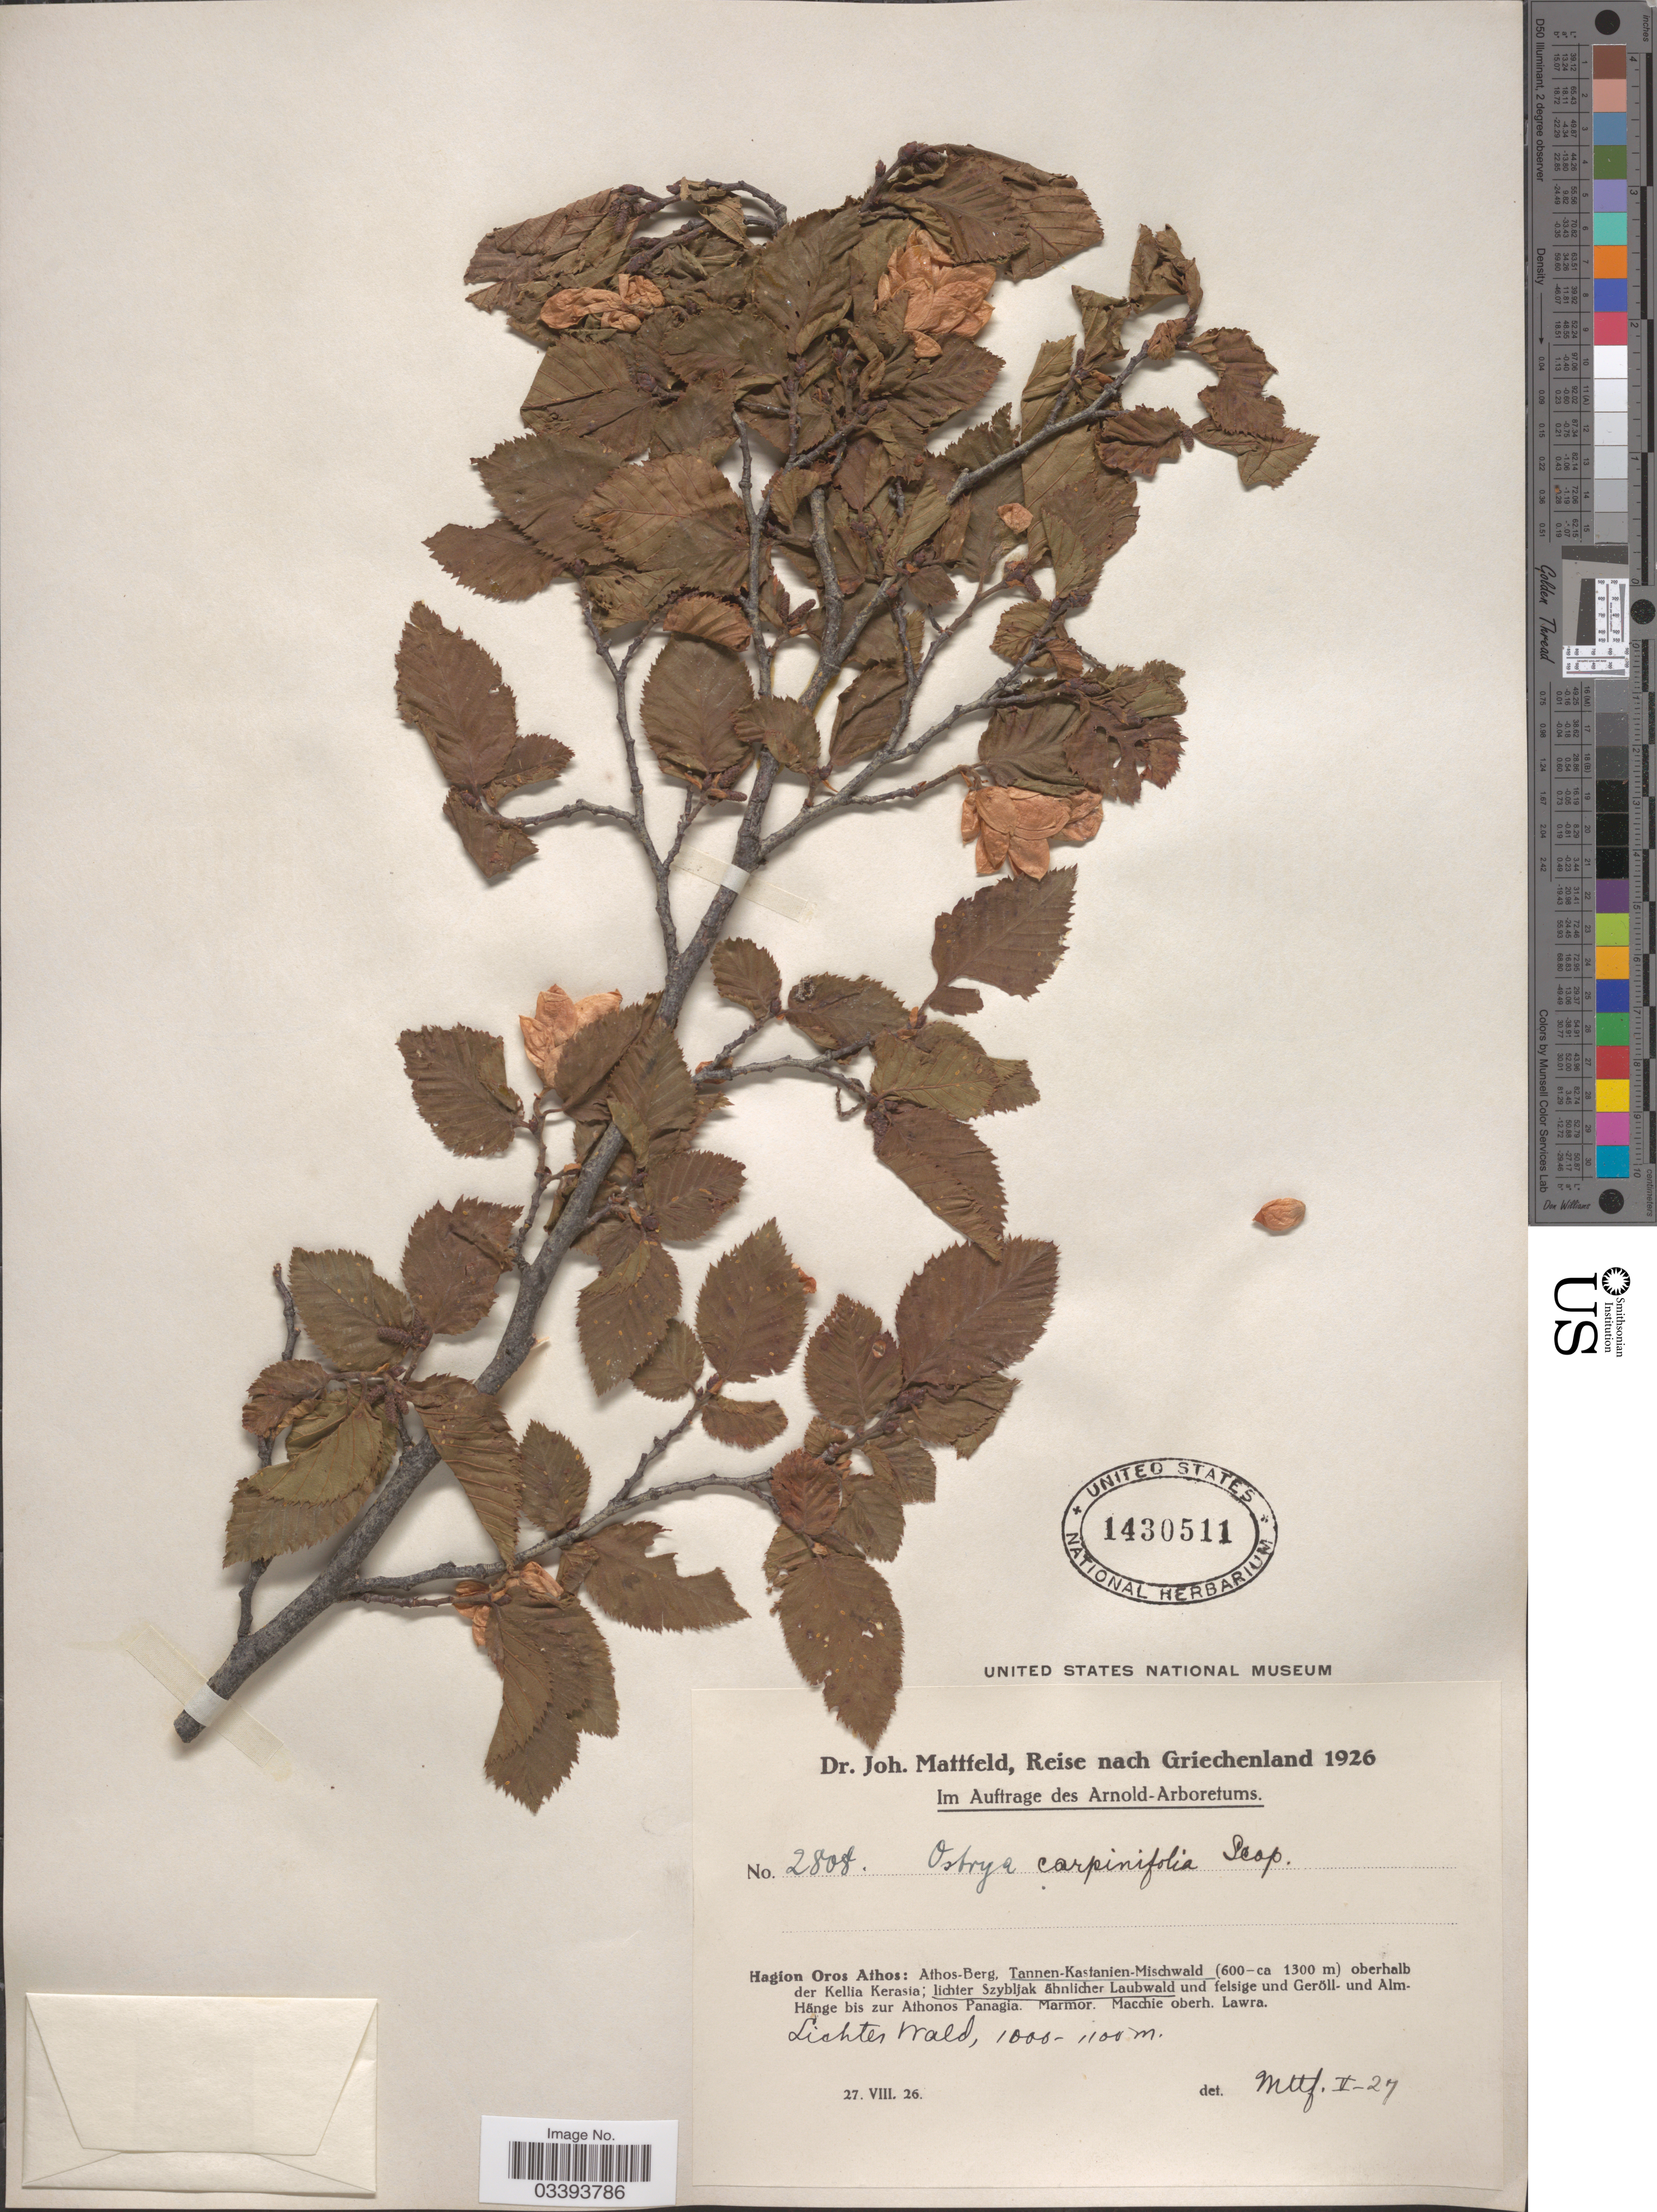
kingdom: Plantae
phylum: Tracheophyta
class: Magnoliopsida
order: Fagales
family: Betulaceae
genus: Ostrya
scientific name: Ostrya carpinifolia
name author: Scop.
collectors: J. Mattfeld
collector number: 2808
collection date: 1926-08-27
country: Greece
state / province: Mount Athoa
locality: Hagion Oros Athos: Tannen-Kastanien-Mischwald; lichter Szybljak ãhnlicher Laubwald.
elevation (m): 1000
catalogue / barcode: US 1430511